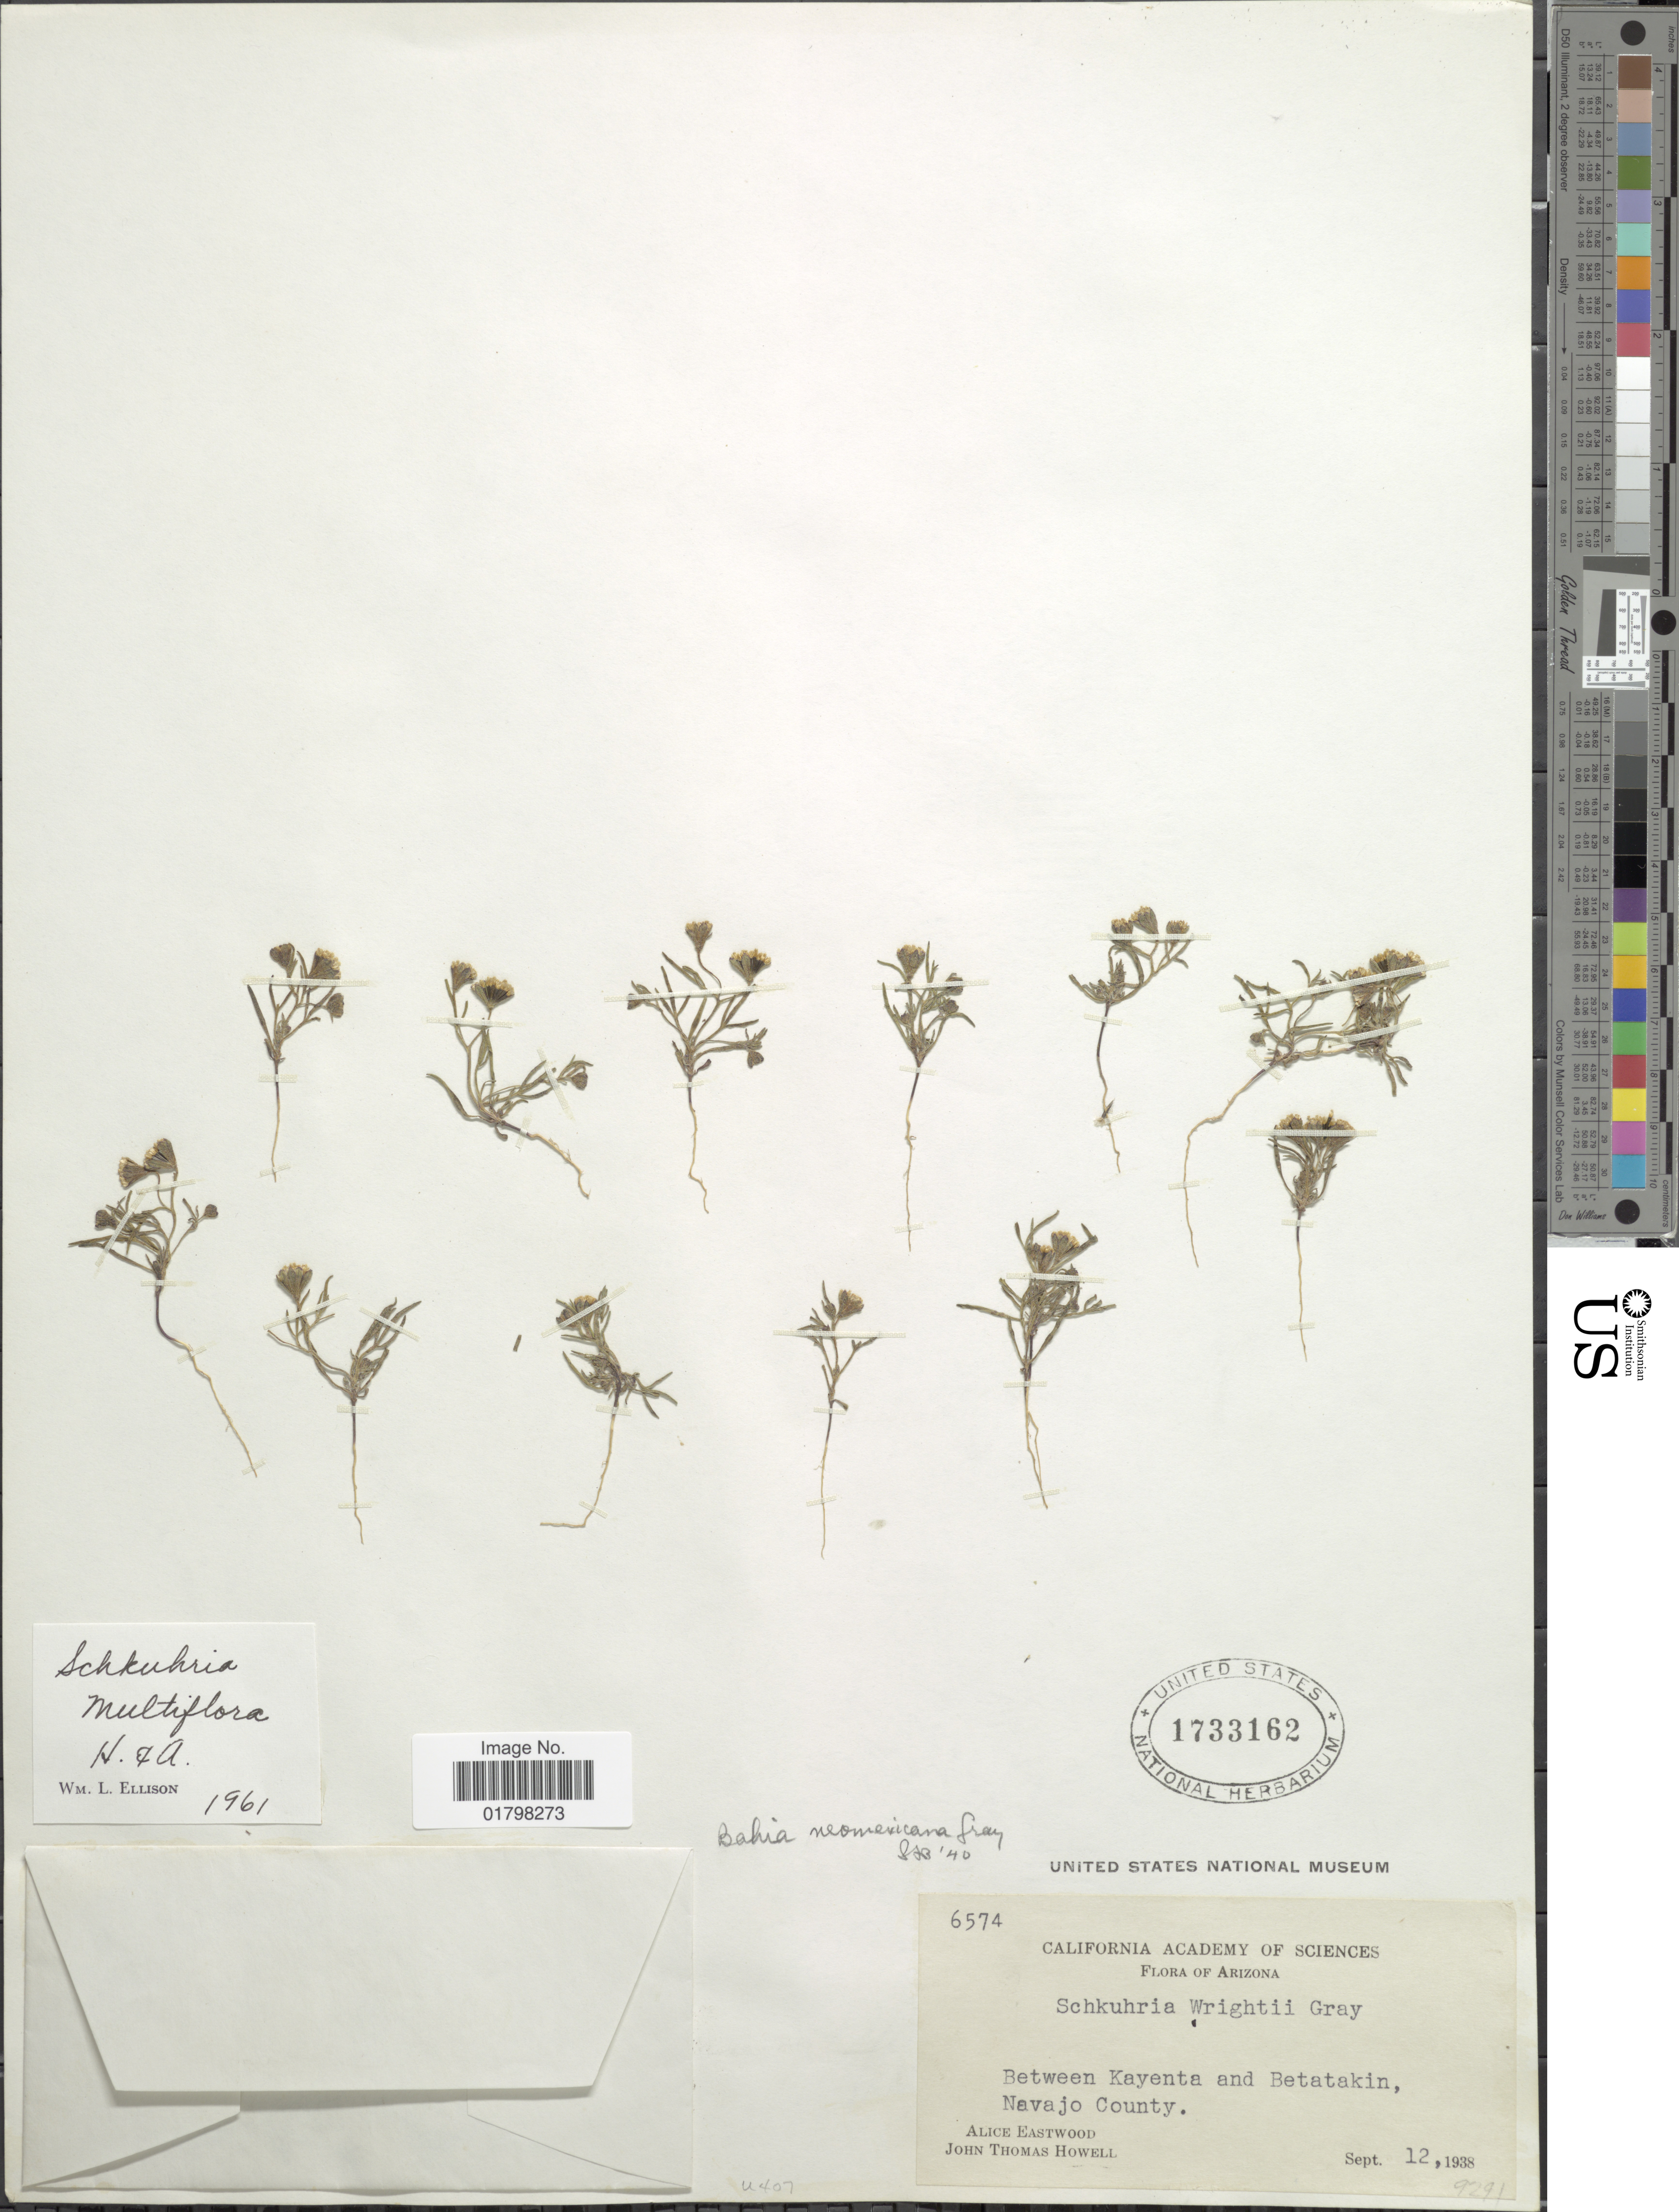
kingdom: Plantae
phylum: Tracheophyta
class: Magnoliopsida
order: Asterales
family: Asteraceae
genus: Schkuhria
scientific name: Schkuhria multiflora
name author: Hook. & Arn.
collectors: A. Eastwood & J. T. Howell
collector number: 6574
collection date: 1938-09-12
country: United States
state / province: Arizona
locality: Between Kayenta and Betatakin, Navajo County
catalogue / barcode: US 1733162